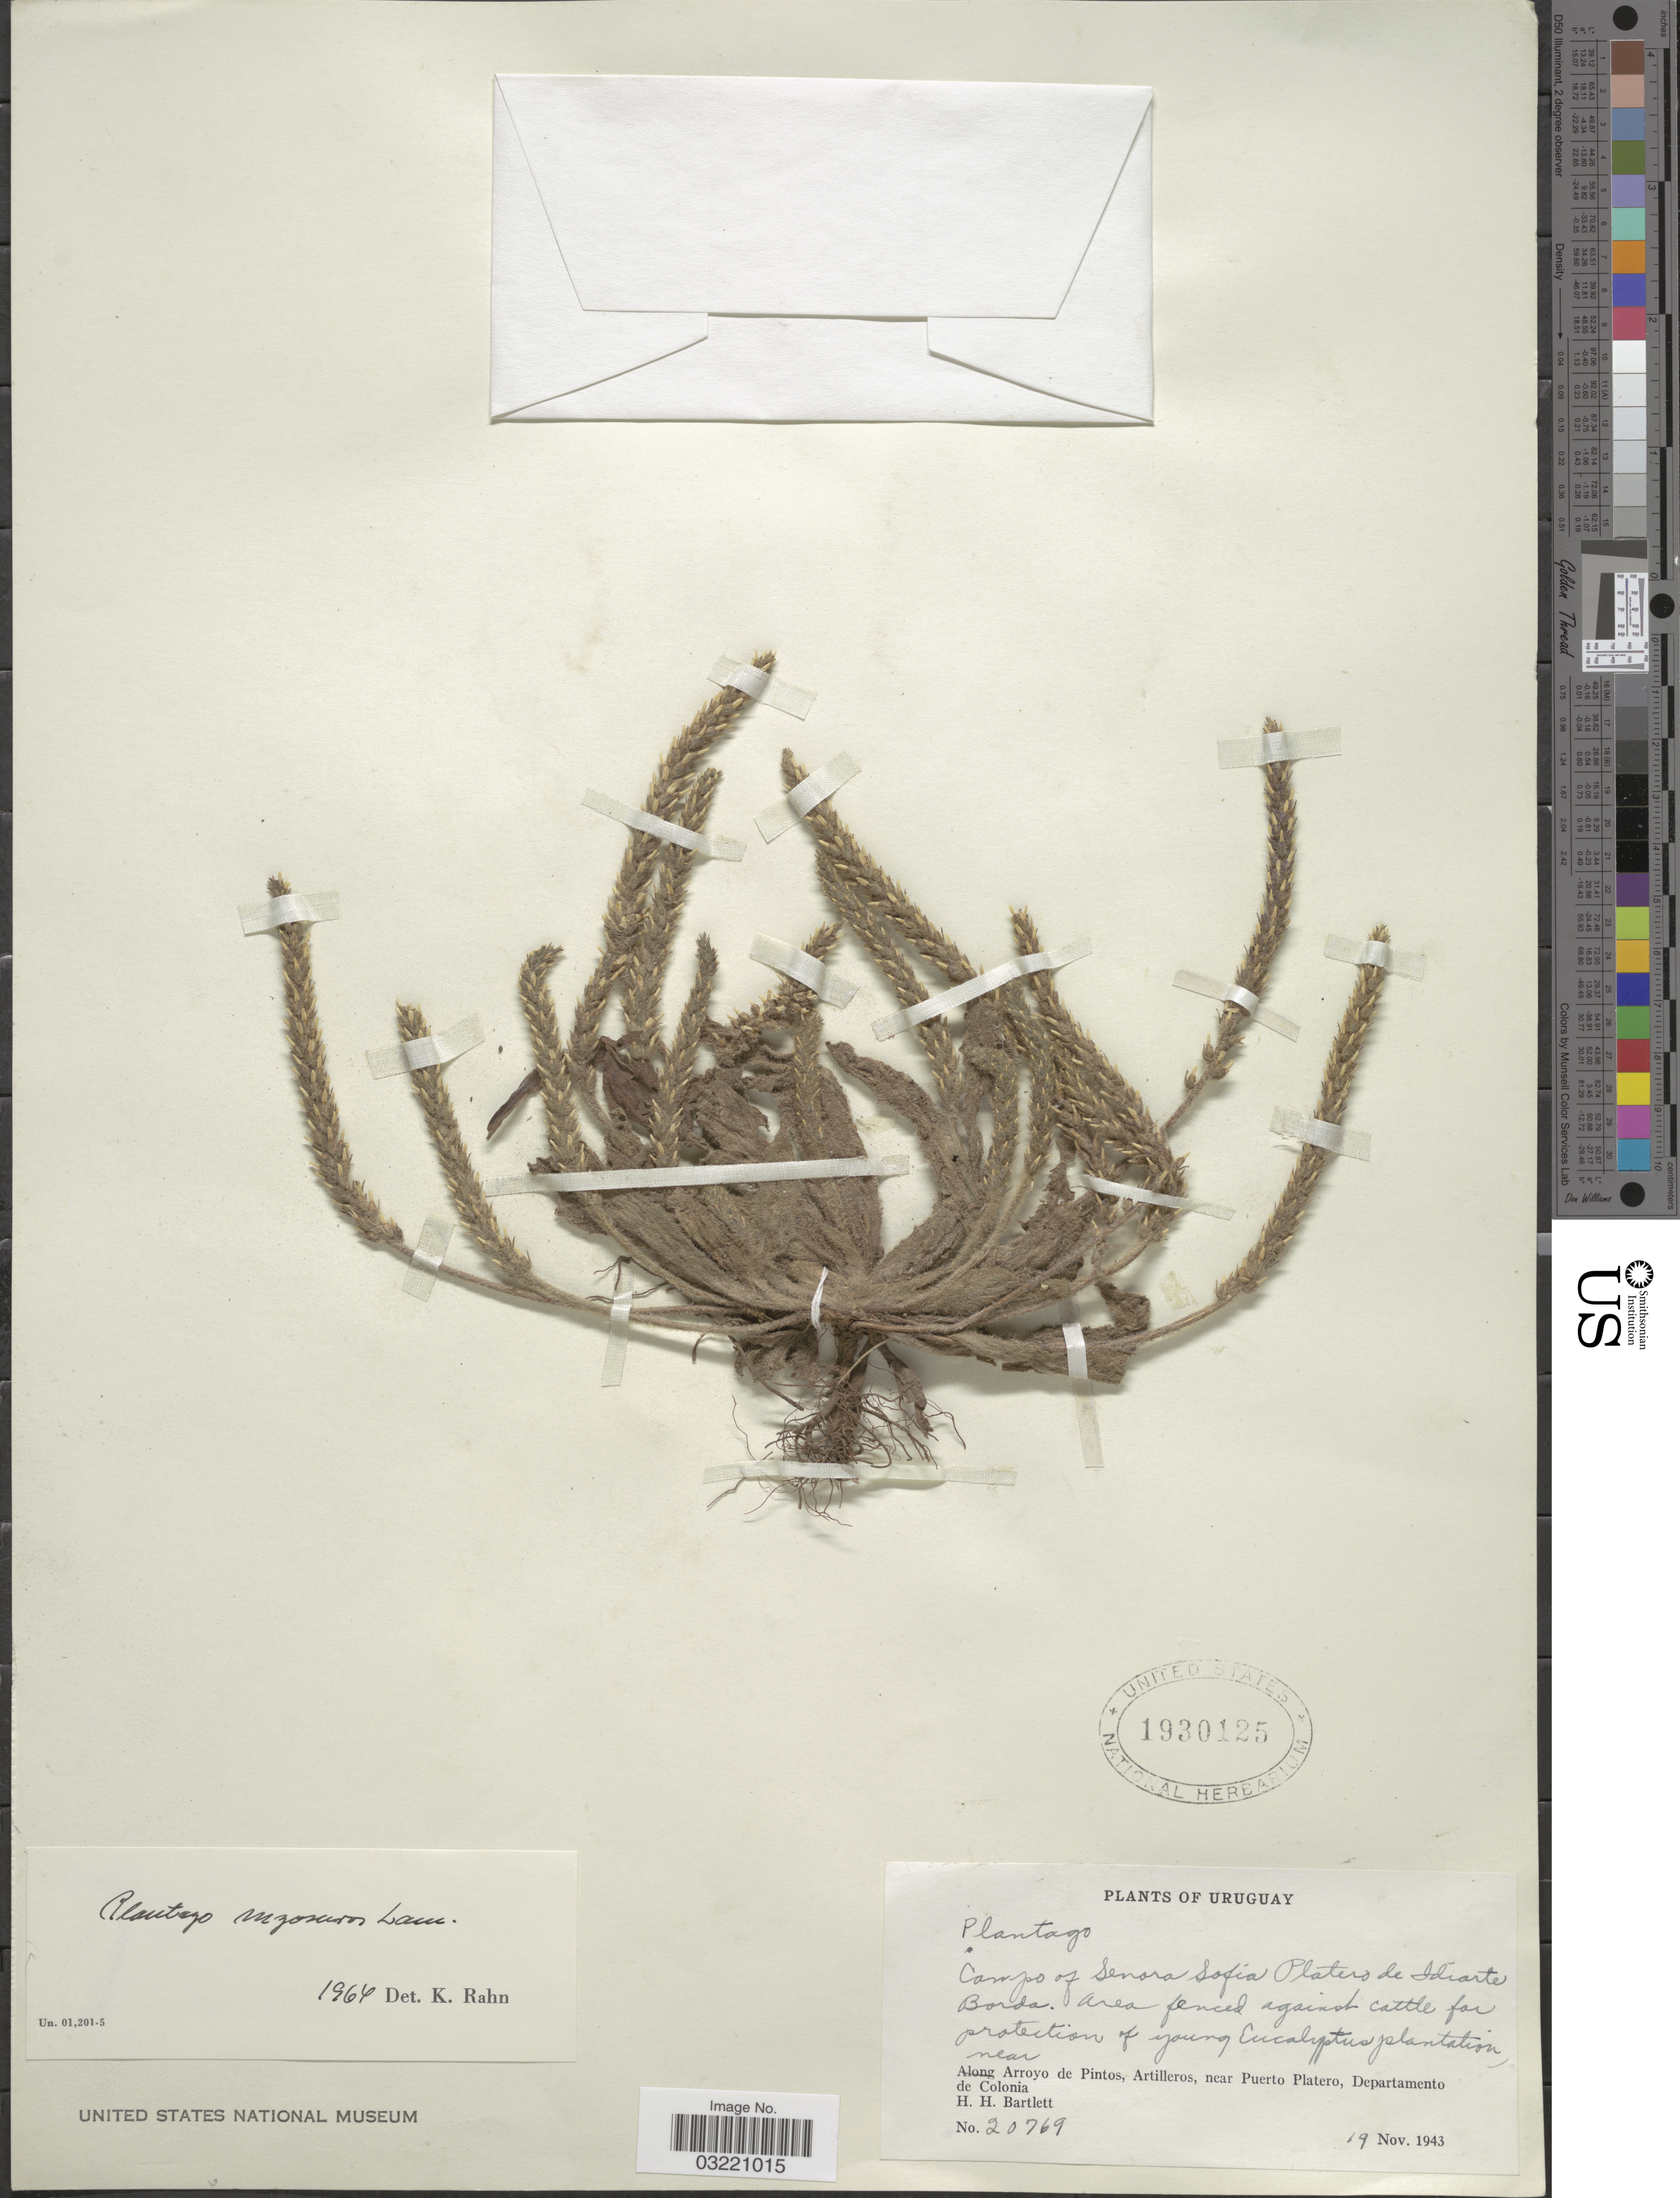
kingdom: Plantae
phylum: Tracheophyta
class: Magnoliopsida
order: Lamiales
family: Plantaginaceae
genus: Plantago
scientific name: Plantago myosuros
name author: Lam.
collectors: H. H. Bartlett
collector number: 20769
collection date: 1943-11-19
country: Uruguay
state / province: Colonia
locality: Arroyo de Pintos, Artilleros, near Puerto Platero, Departamento de Colonia.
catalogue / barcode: US 1930125